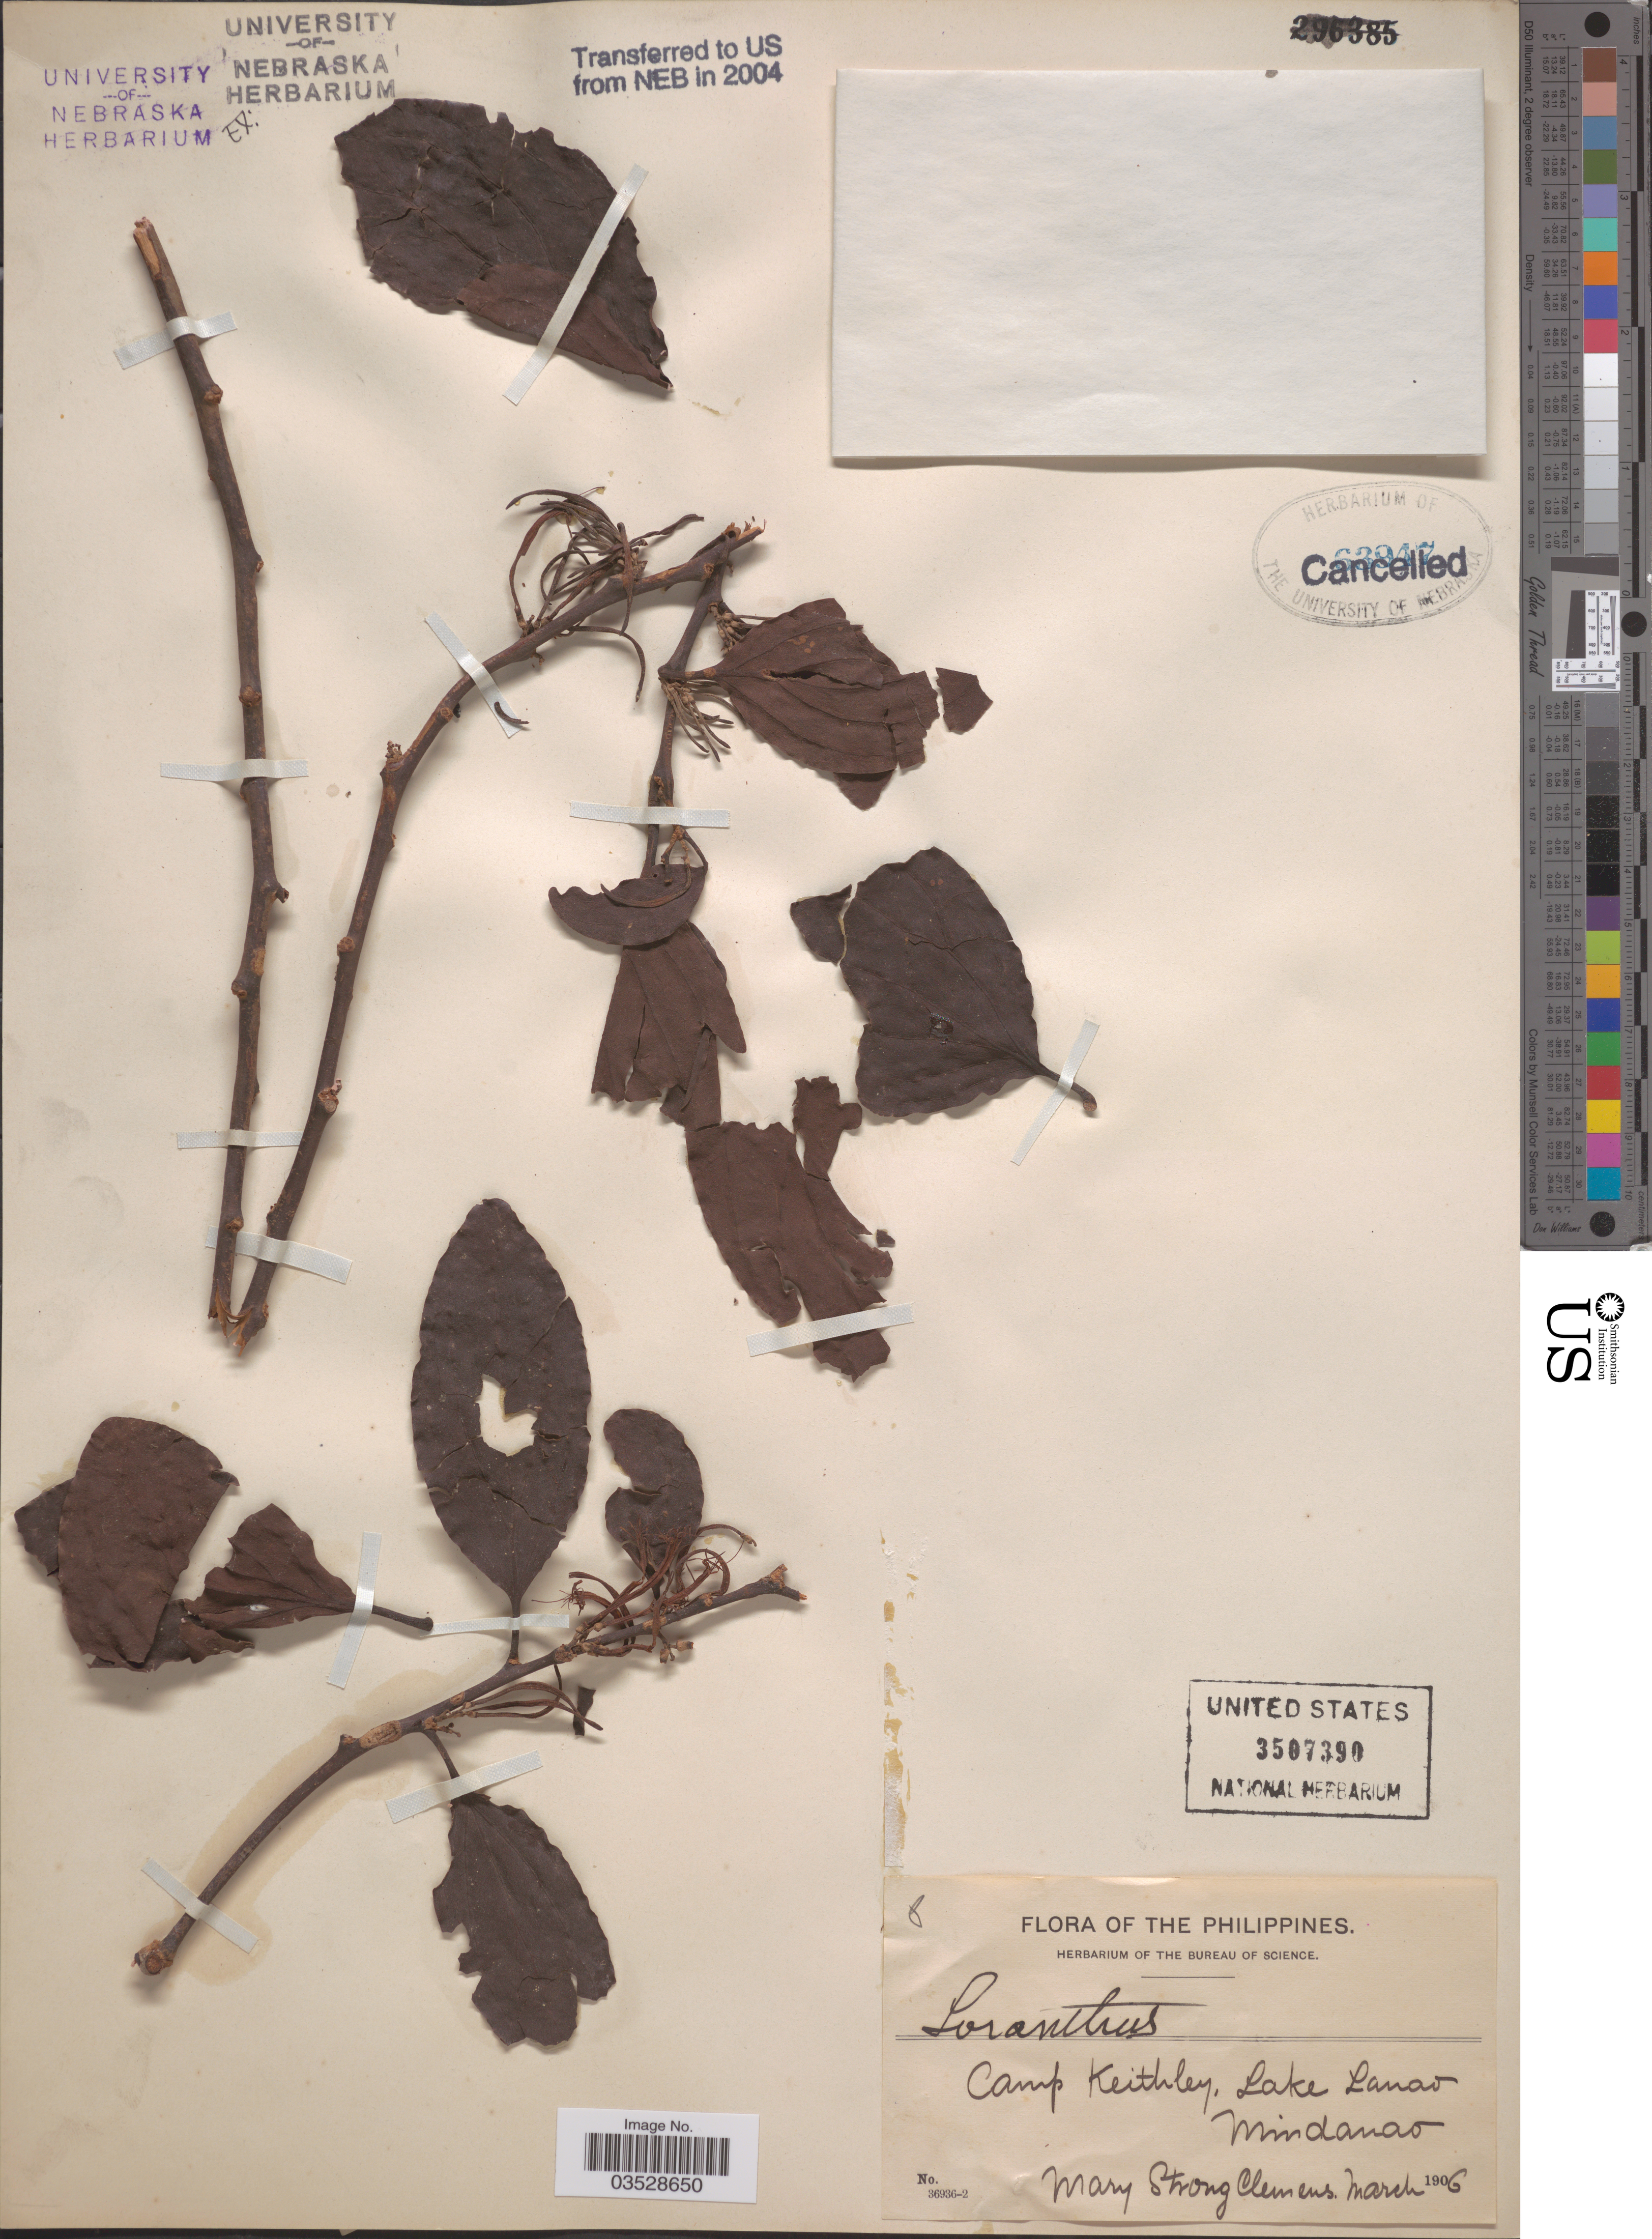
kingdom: Plantae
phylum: Tracheophyta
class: Magnoliopsida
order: Santalales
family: Loranthaceae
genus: Loranthus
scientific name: Loranthus sp.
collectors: M. S. Clemens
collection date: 1906-03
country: Philippines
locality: Camp Keithley, Lake Lanao. Mindanao.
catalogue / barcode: US 3507390